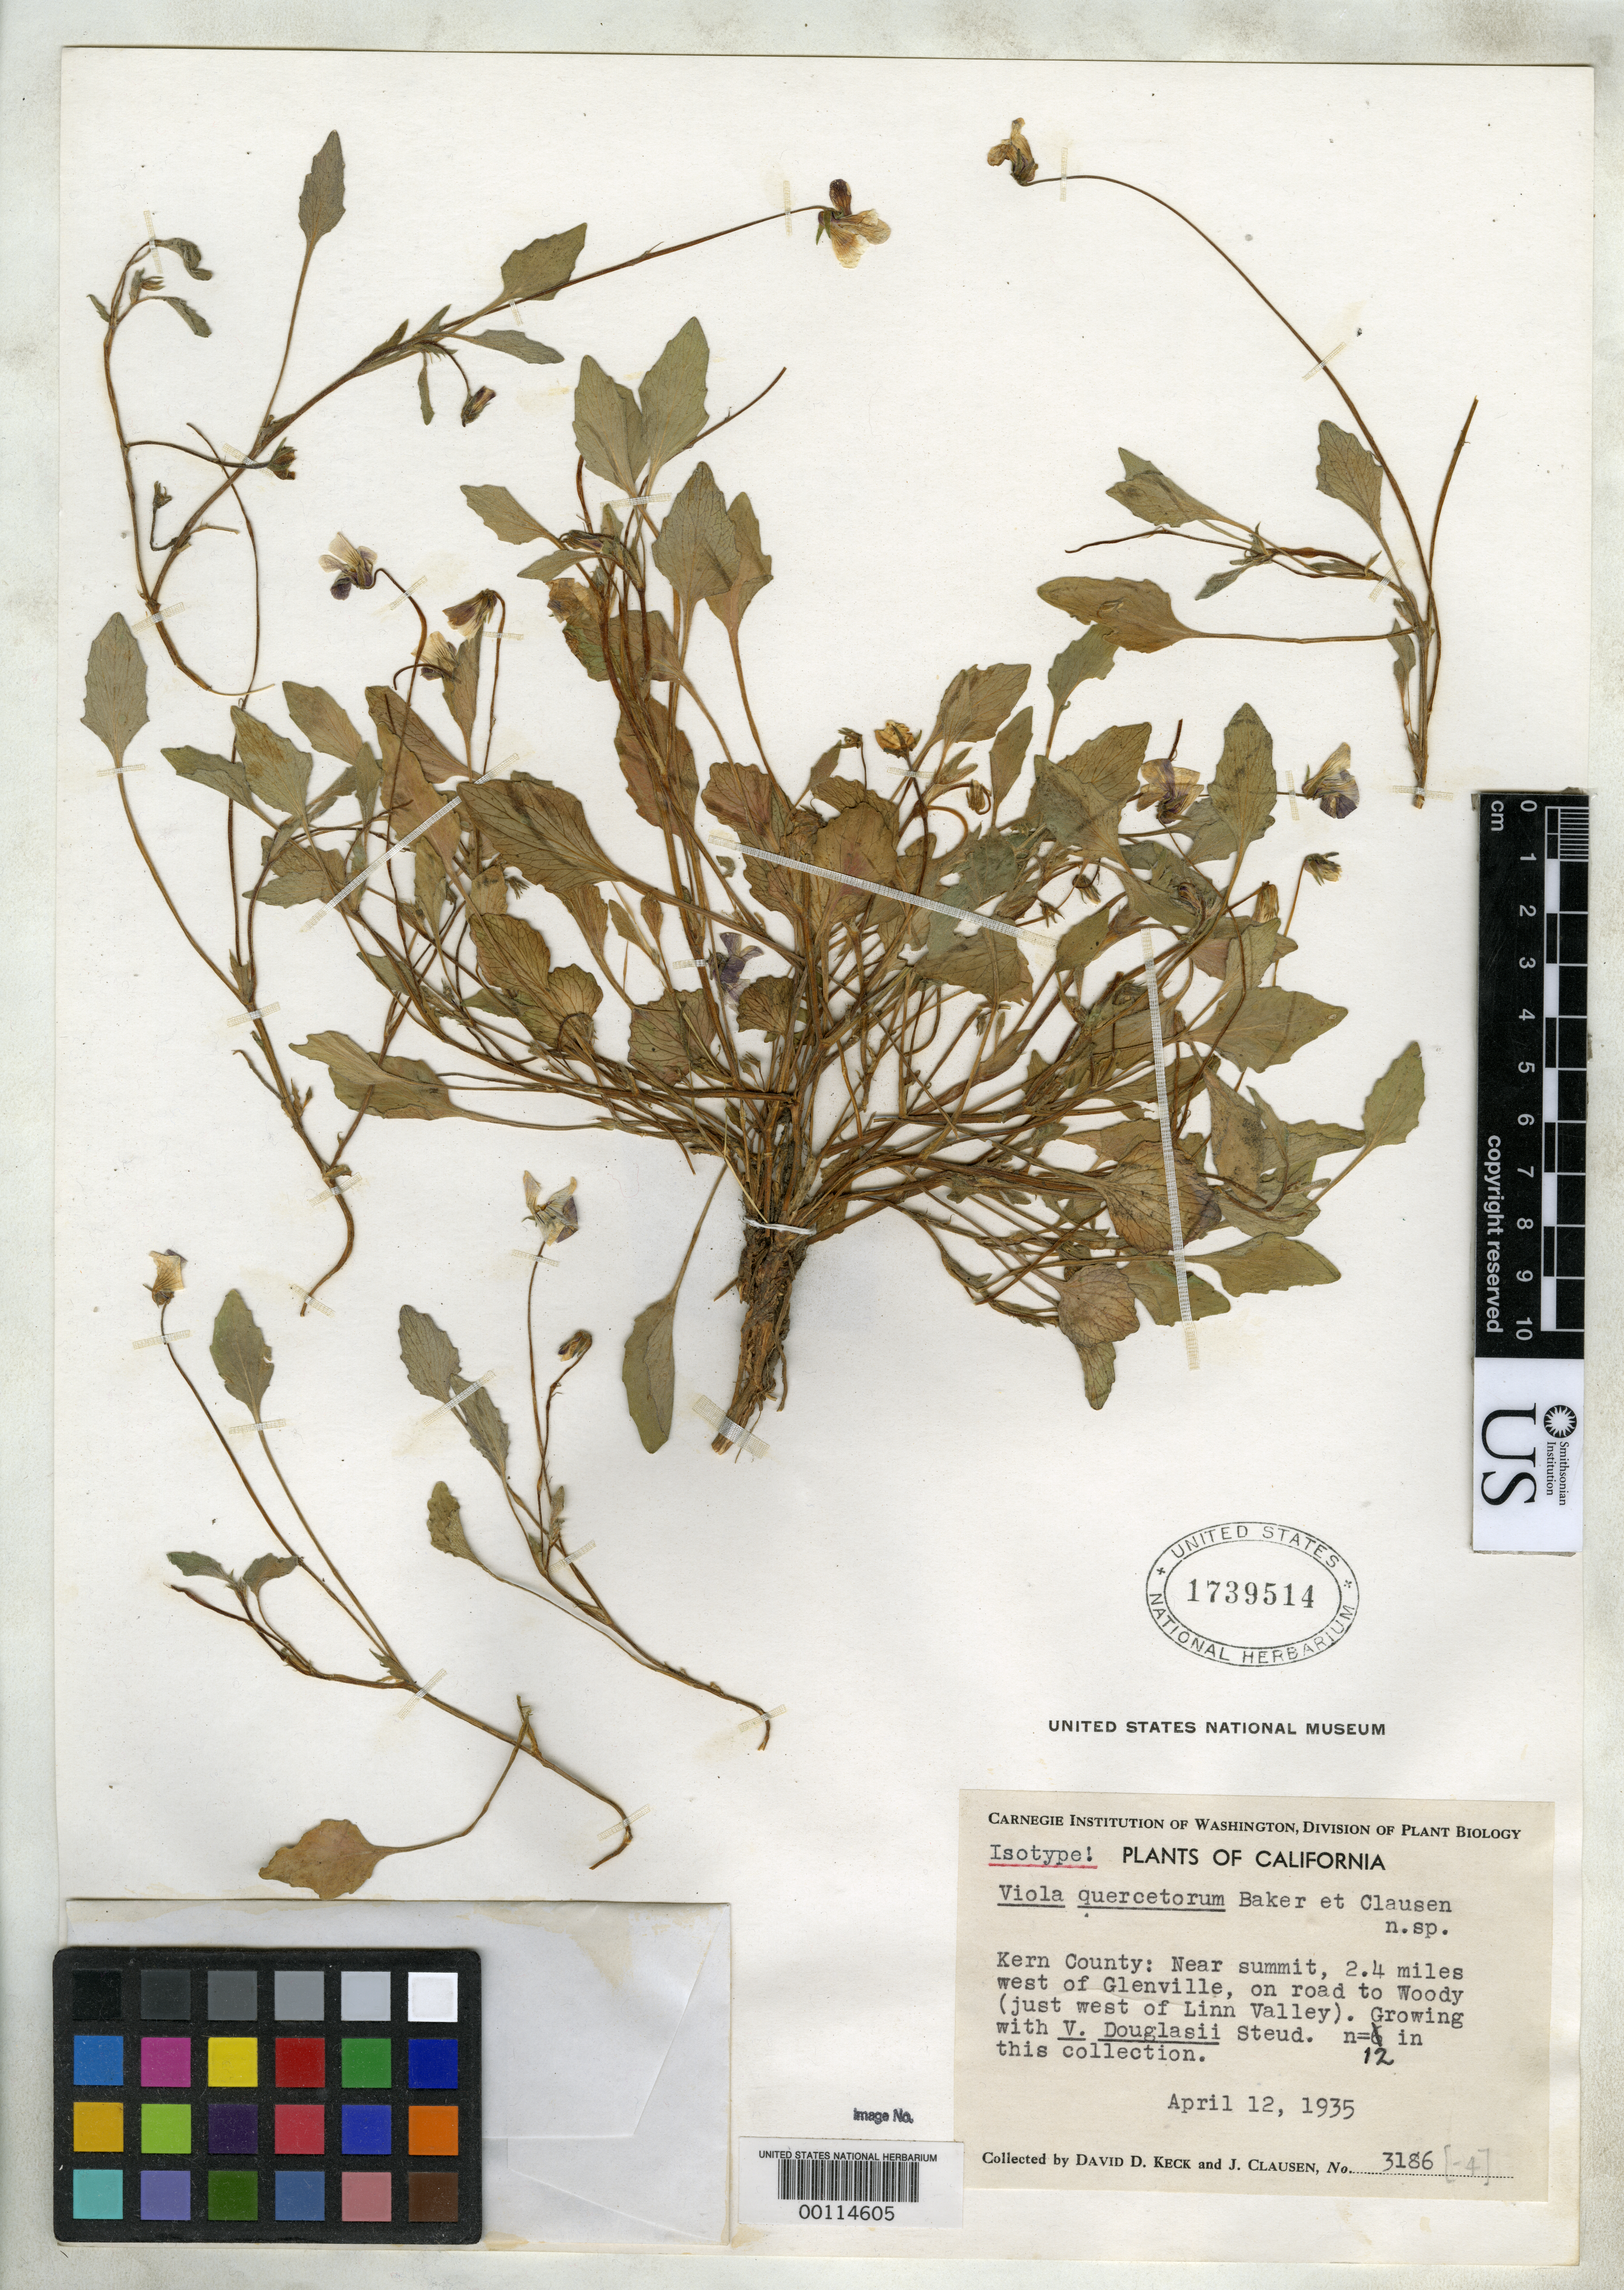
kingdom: Plantae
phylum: Tracheophyta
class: Magnoliopsida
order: Malpighiales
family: Violaceae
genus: Viola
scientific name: Viola quercetorum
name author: M.S. Baker & J.C. Clausen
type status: Isotype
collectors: D. D. Keck & J. C. Clausen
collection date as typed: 12 Apr 1935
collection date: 1935-04-12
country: United States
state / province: California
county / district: Kern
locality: Near summit, 2.4 mi W of Glenville, road to Woody, just W of Linn Valley.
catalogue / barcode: US 1739514